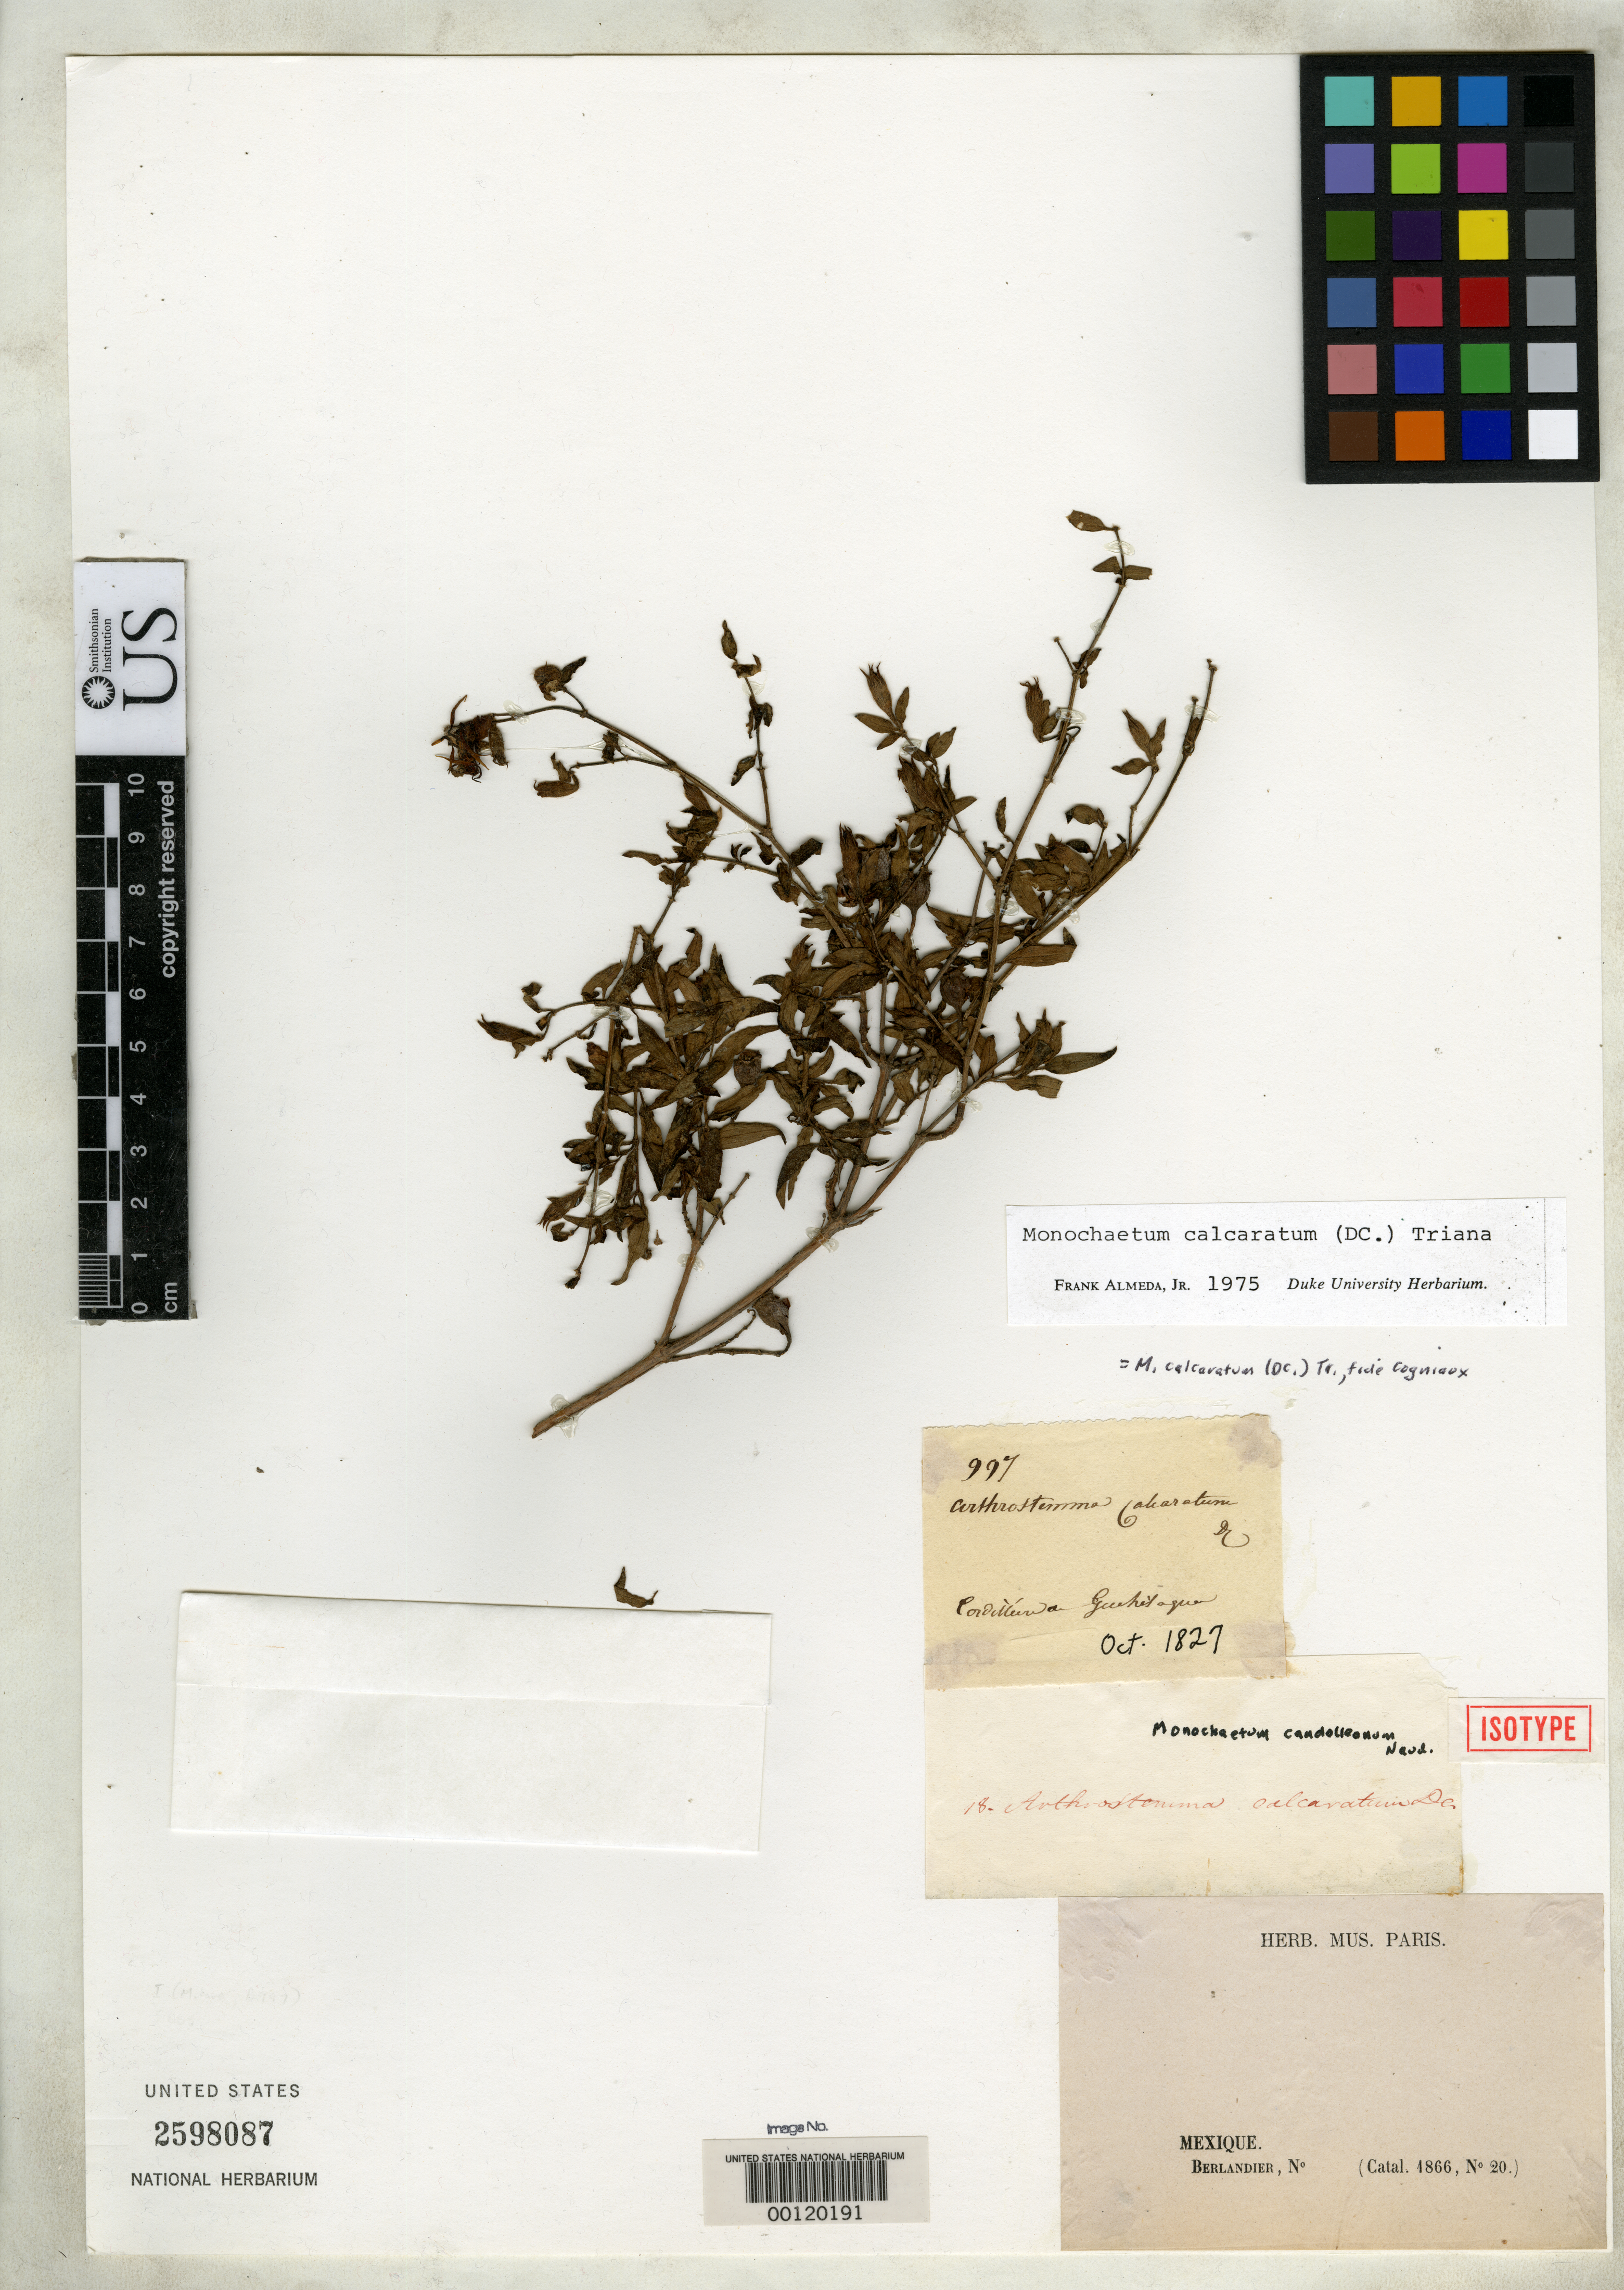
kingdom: Plantae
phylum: Tracheophyta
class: Magnoliopsida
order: Myrtales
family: Melastomataceae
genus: Monochaetum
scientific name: Monochaetum candolleanum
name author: Naudin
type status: Isotype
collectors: J. L. Berlandier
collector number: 997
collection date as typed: Oct 1827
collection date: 1827-10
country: Mexico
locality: Cordillera Guchilaque.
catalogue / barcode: US 2598087